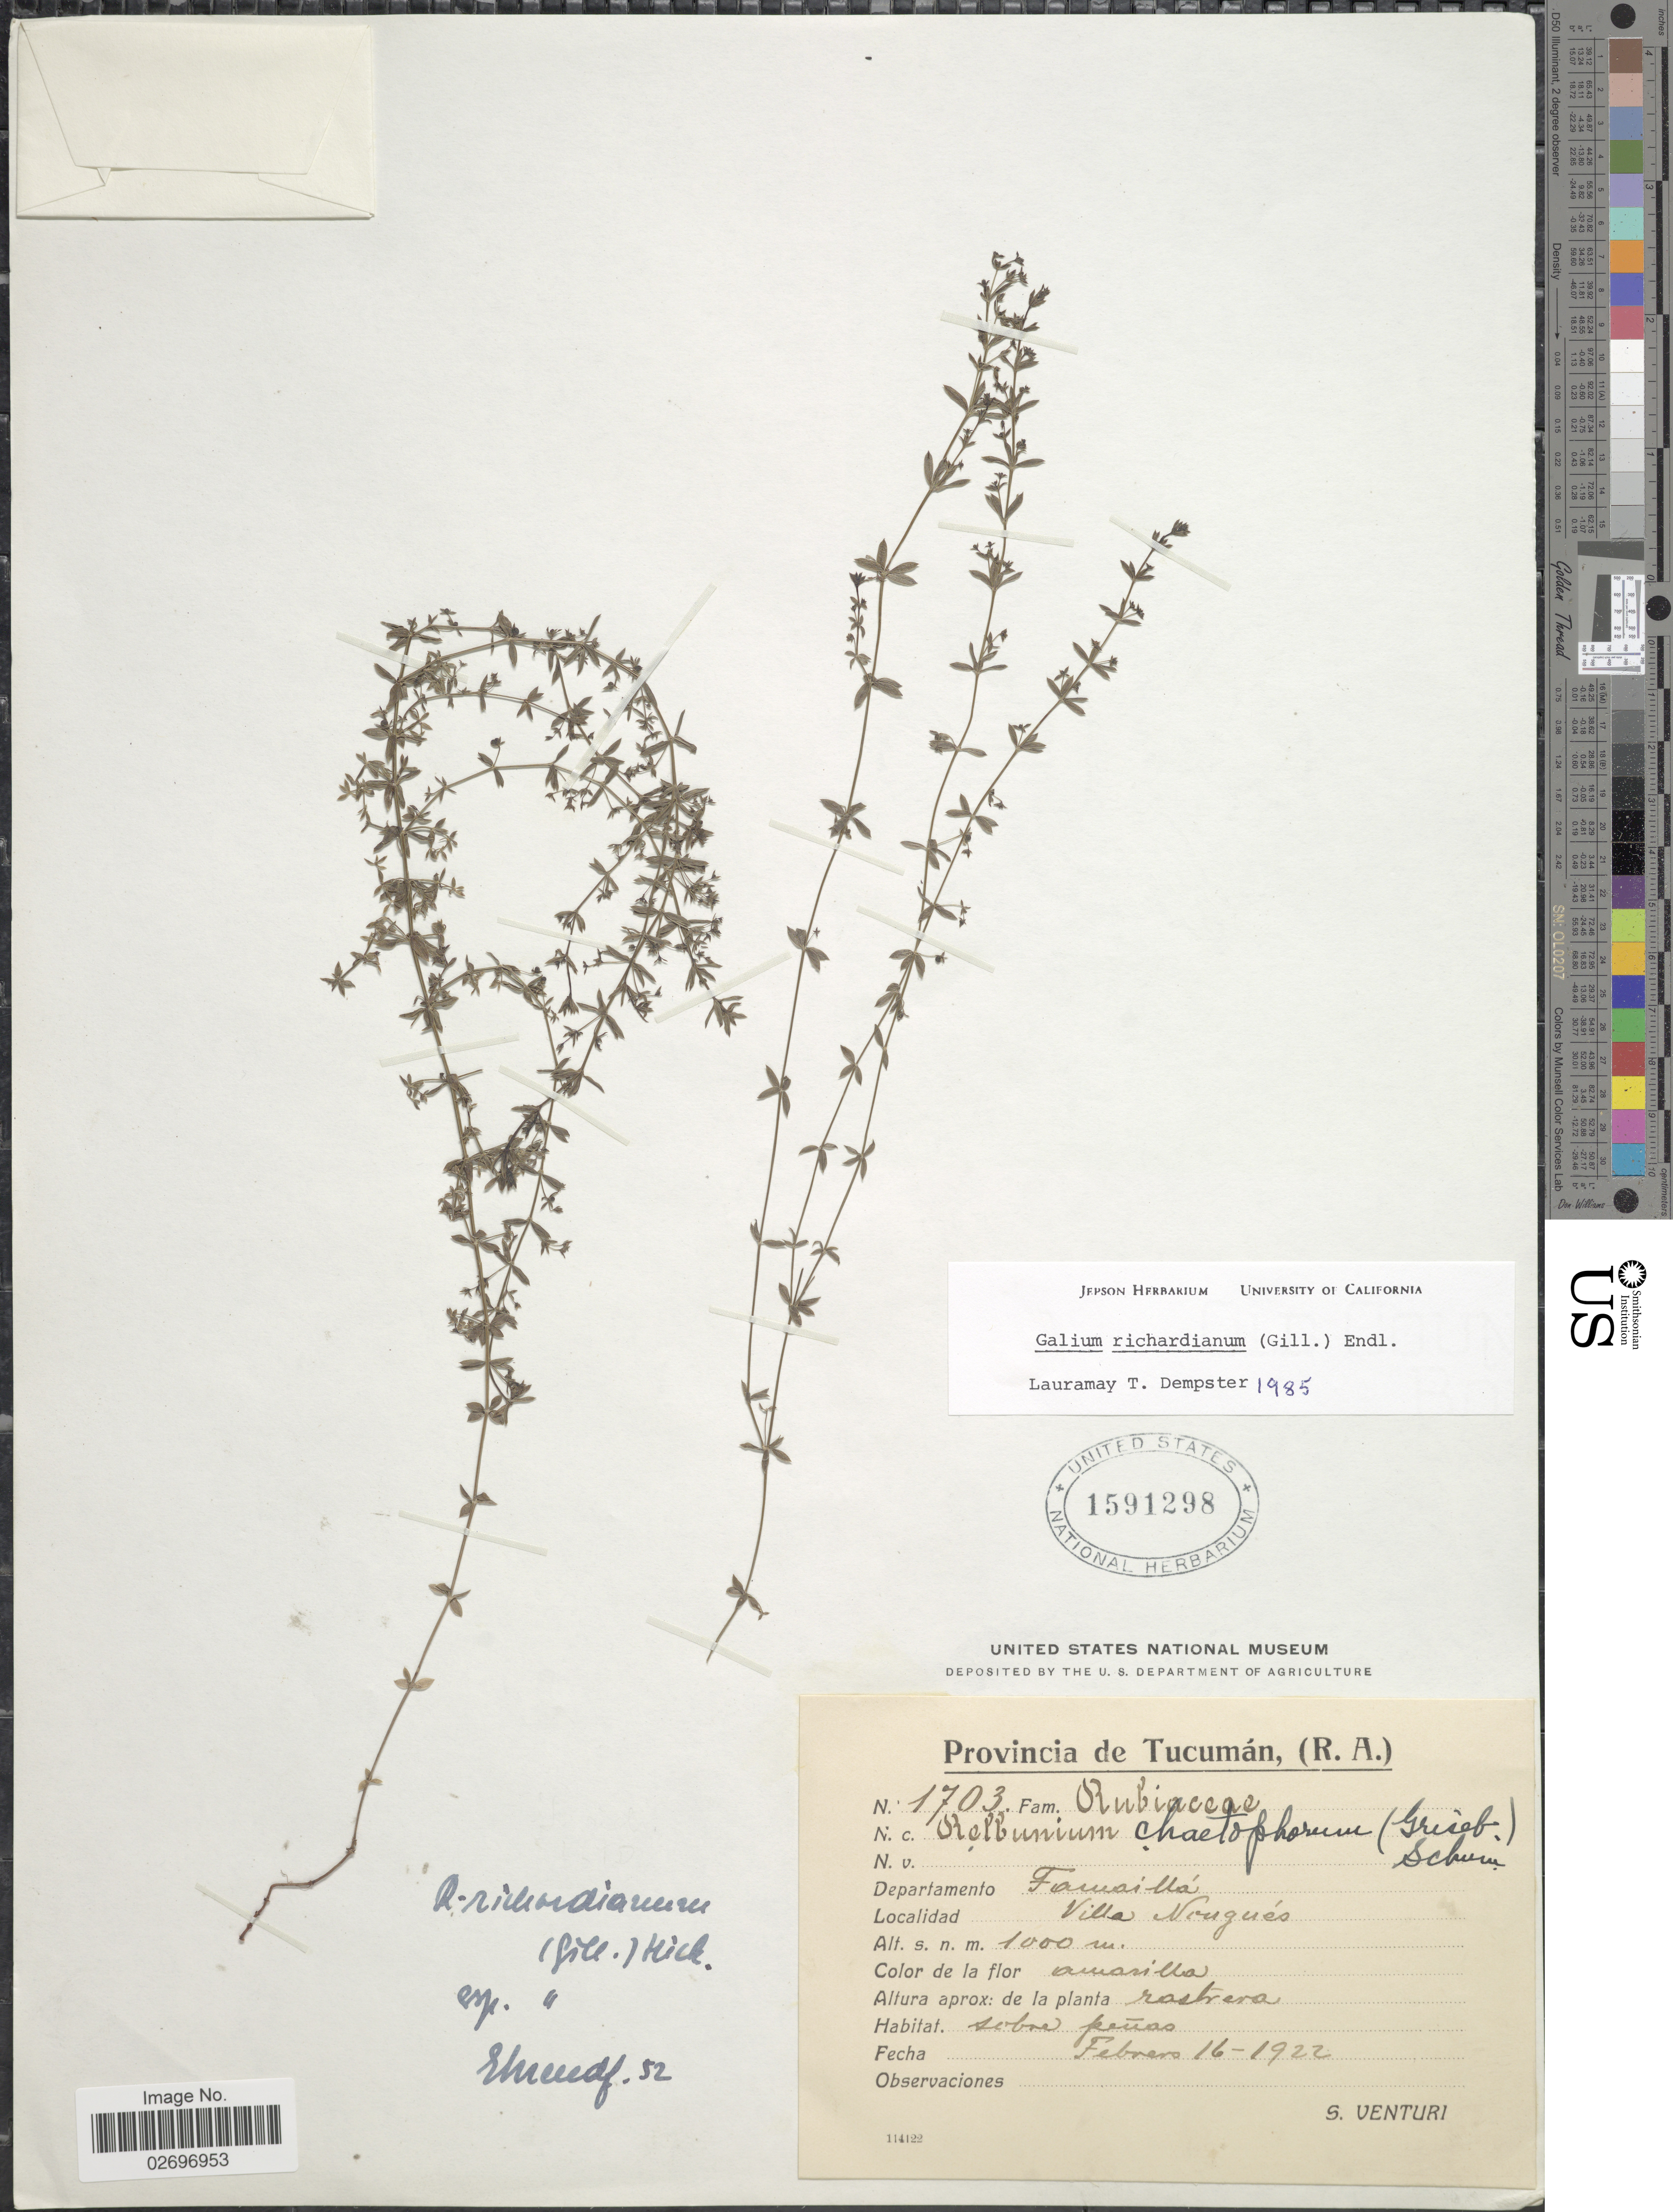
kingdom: Plantae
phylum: Tracheophyta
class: Magnoliopsida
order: Gentianales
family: Rubiaceae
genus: Galium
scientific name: Galium richardianum subsp. richardianum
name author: (Gillies ex Hook. & Arn.) Endl. ex Walp.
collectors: S. Venturi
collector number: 1703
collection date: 1922-02-16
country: Argentina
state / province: Tucuman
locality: Provincia de Tucuman, (R.A.), Departamento Famaillá, Villa Nougues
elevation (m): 1000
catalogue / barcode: US 1591298